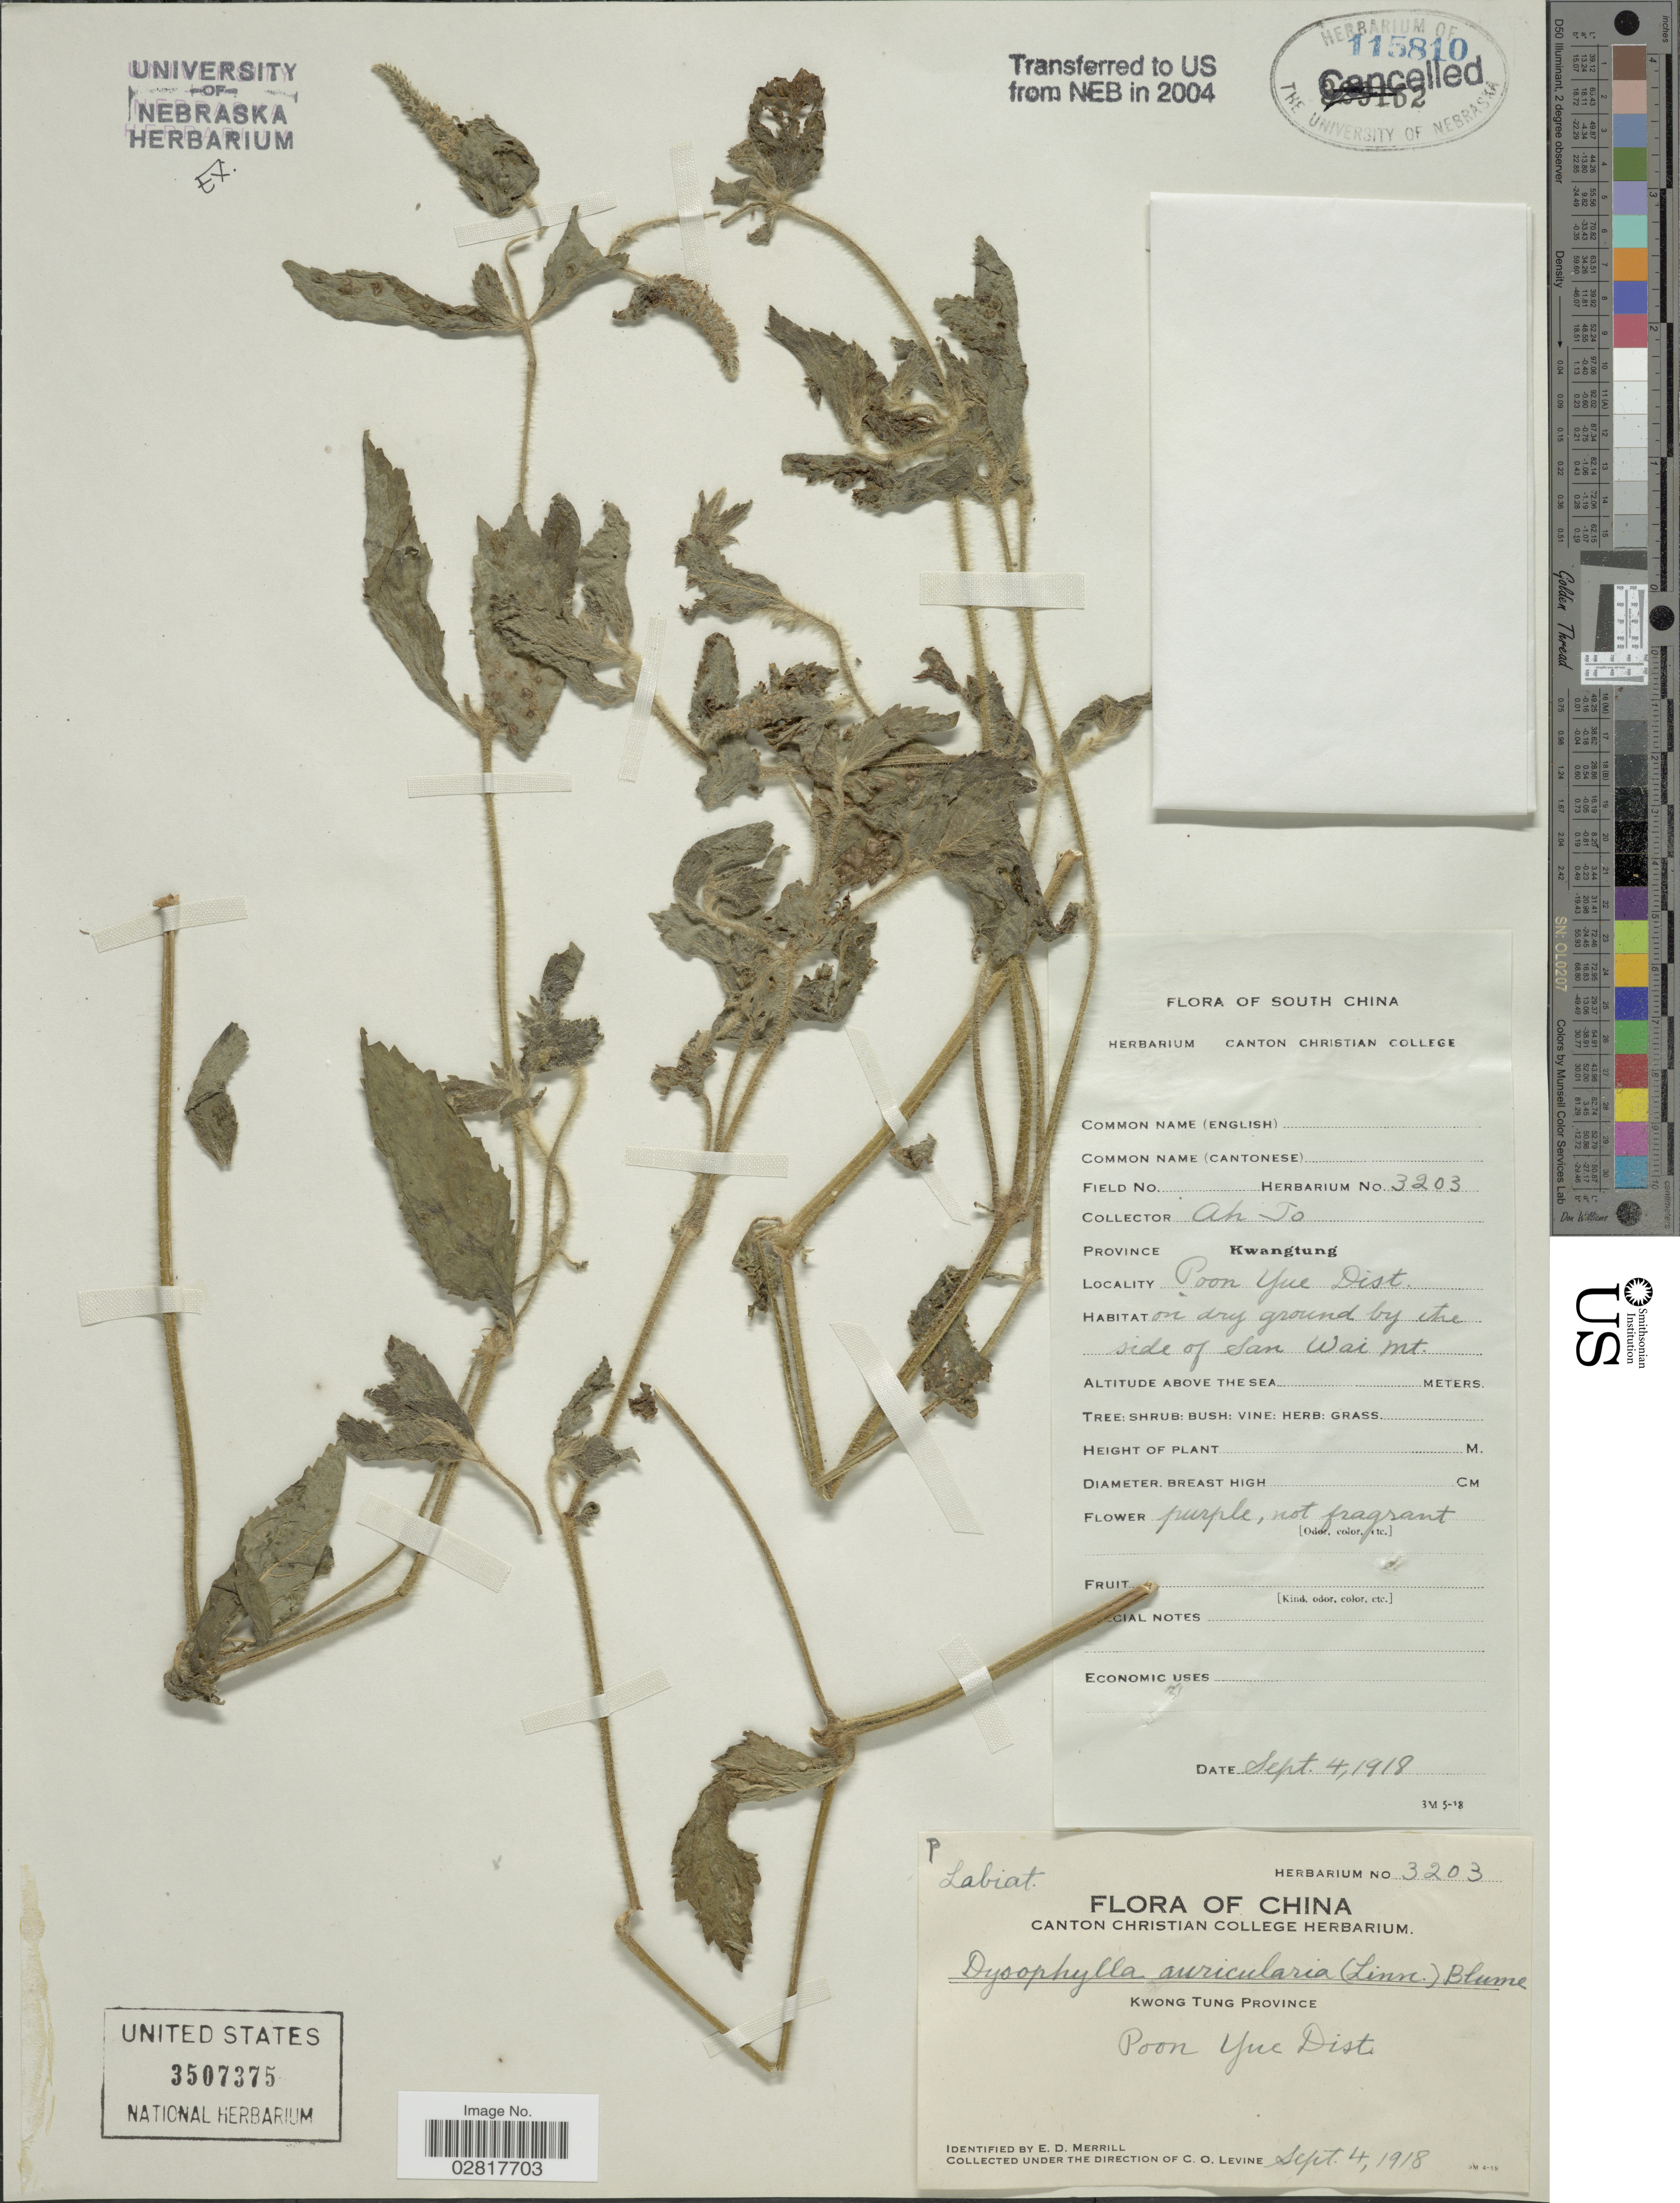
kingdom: Plantae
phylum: Tracheophyta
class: Magnoliopsida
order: Lamiales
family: Lamiaceae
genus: Pogostemon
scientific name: Pogostemon auricularius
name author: (L.) Hassk.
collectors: A. To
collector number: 3203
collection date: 1918-09-04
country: China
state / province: Guangdong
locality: South China. Kwangtung. Poon Yue Dist, on dry ground by the side of San Wai Mt. Kwong Tung Province.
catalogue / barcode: US 3507375